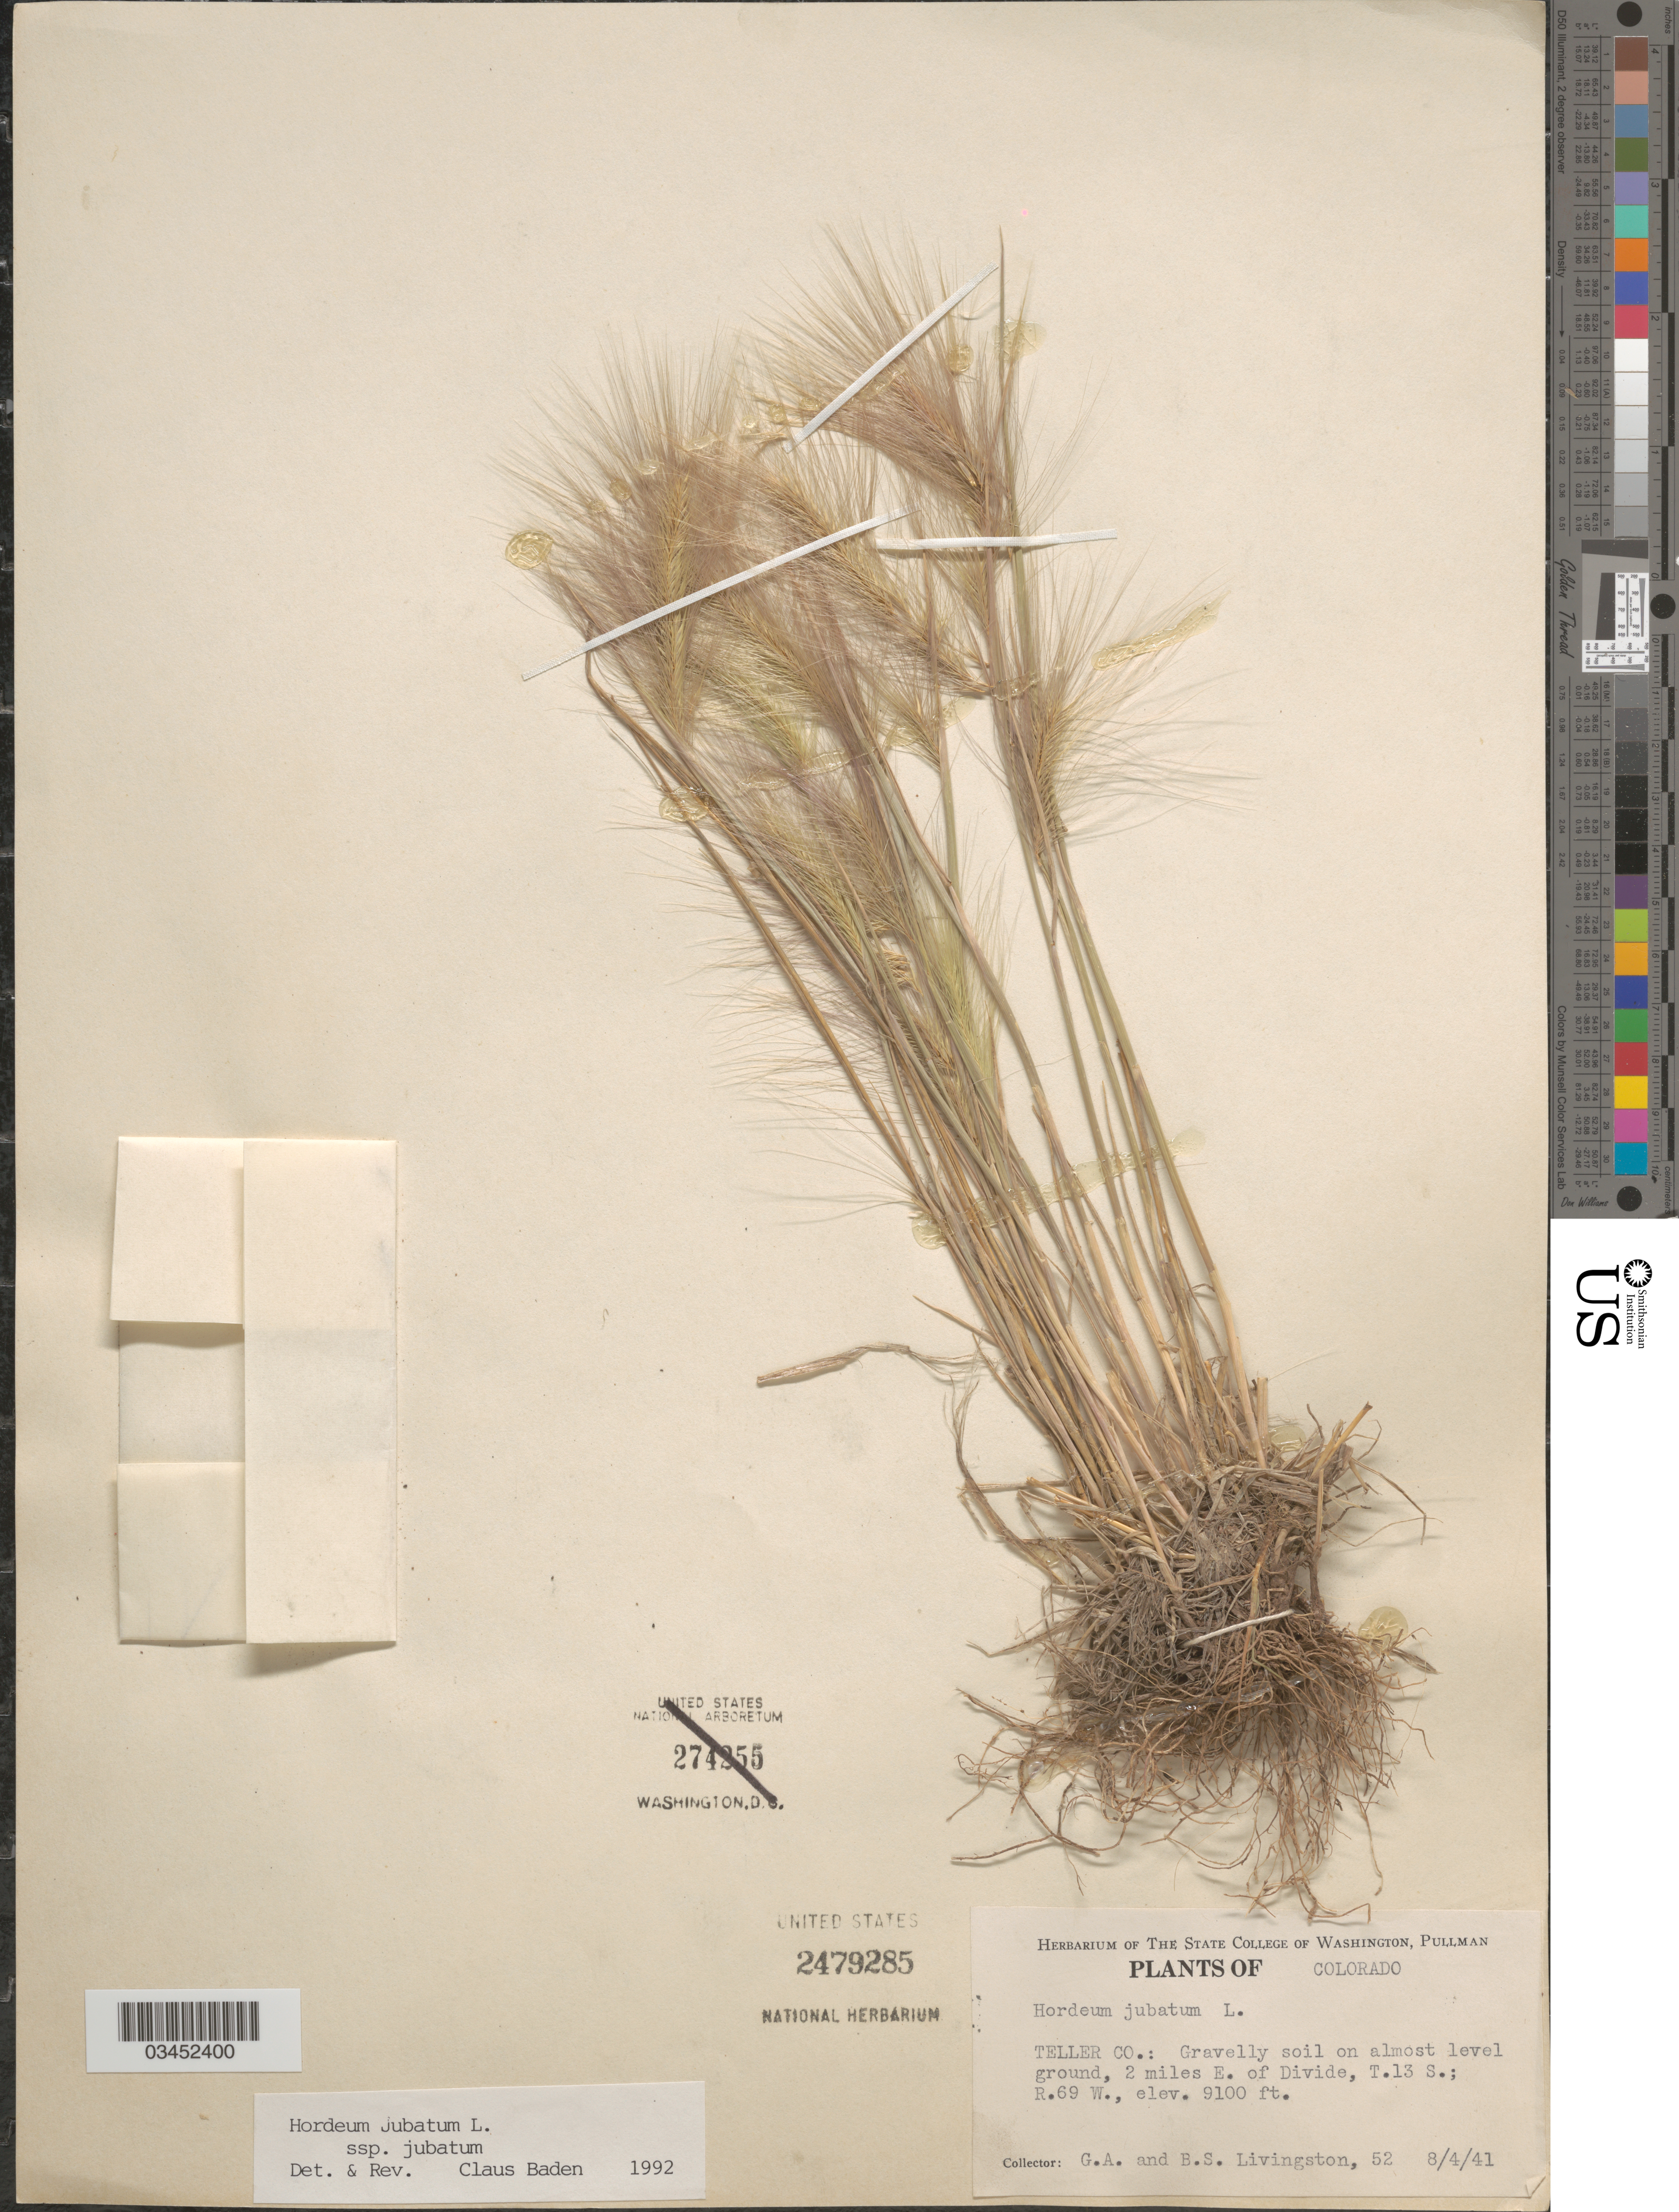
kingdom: Plantae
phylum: Tracheophyta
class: Liliopsida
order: Poales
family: Poaceae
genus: Hordeum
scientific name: Hordeum jubatum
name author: L.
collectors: G. Livingston & B. Livingston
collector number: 52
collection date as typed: Transcribed d/m/y: 4/8/41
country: United States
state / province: Colorado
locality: Teller Co.: Gravelly soil on almost level ground, 2 miles E. of Divide, T.13 S.; R.69 W.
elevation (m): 2774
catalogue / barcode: US 2479285